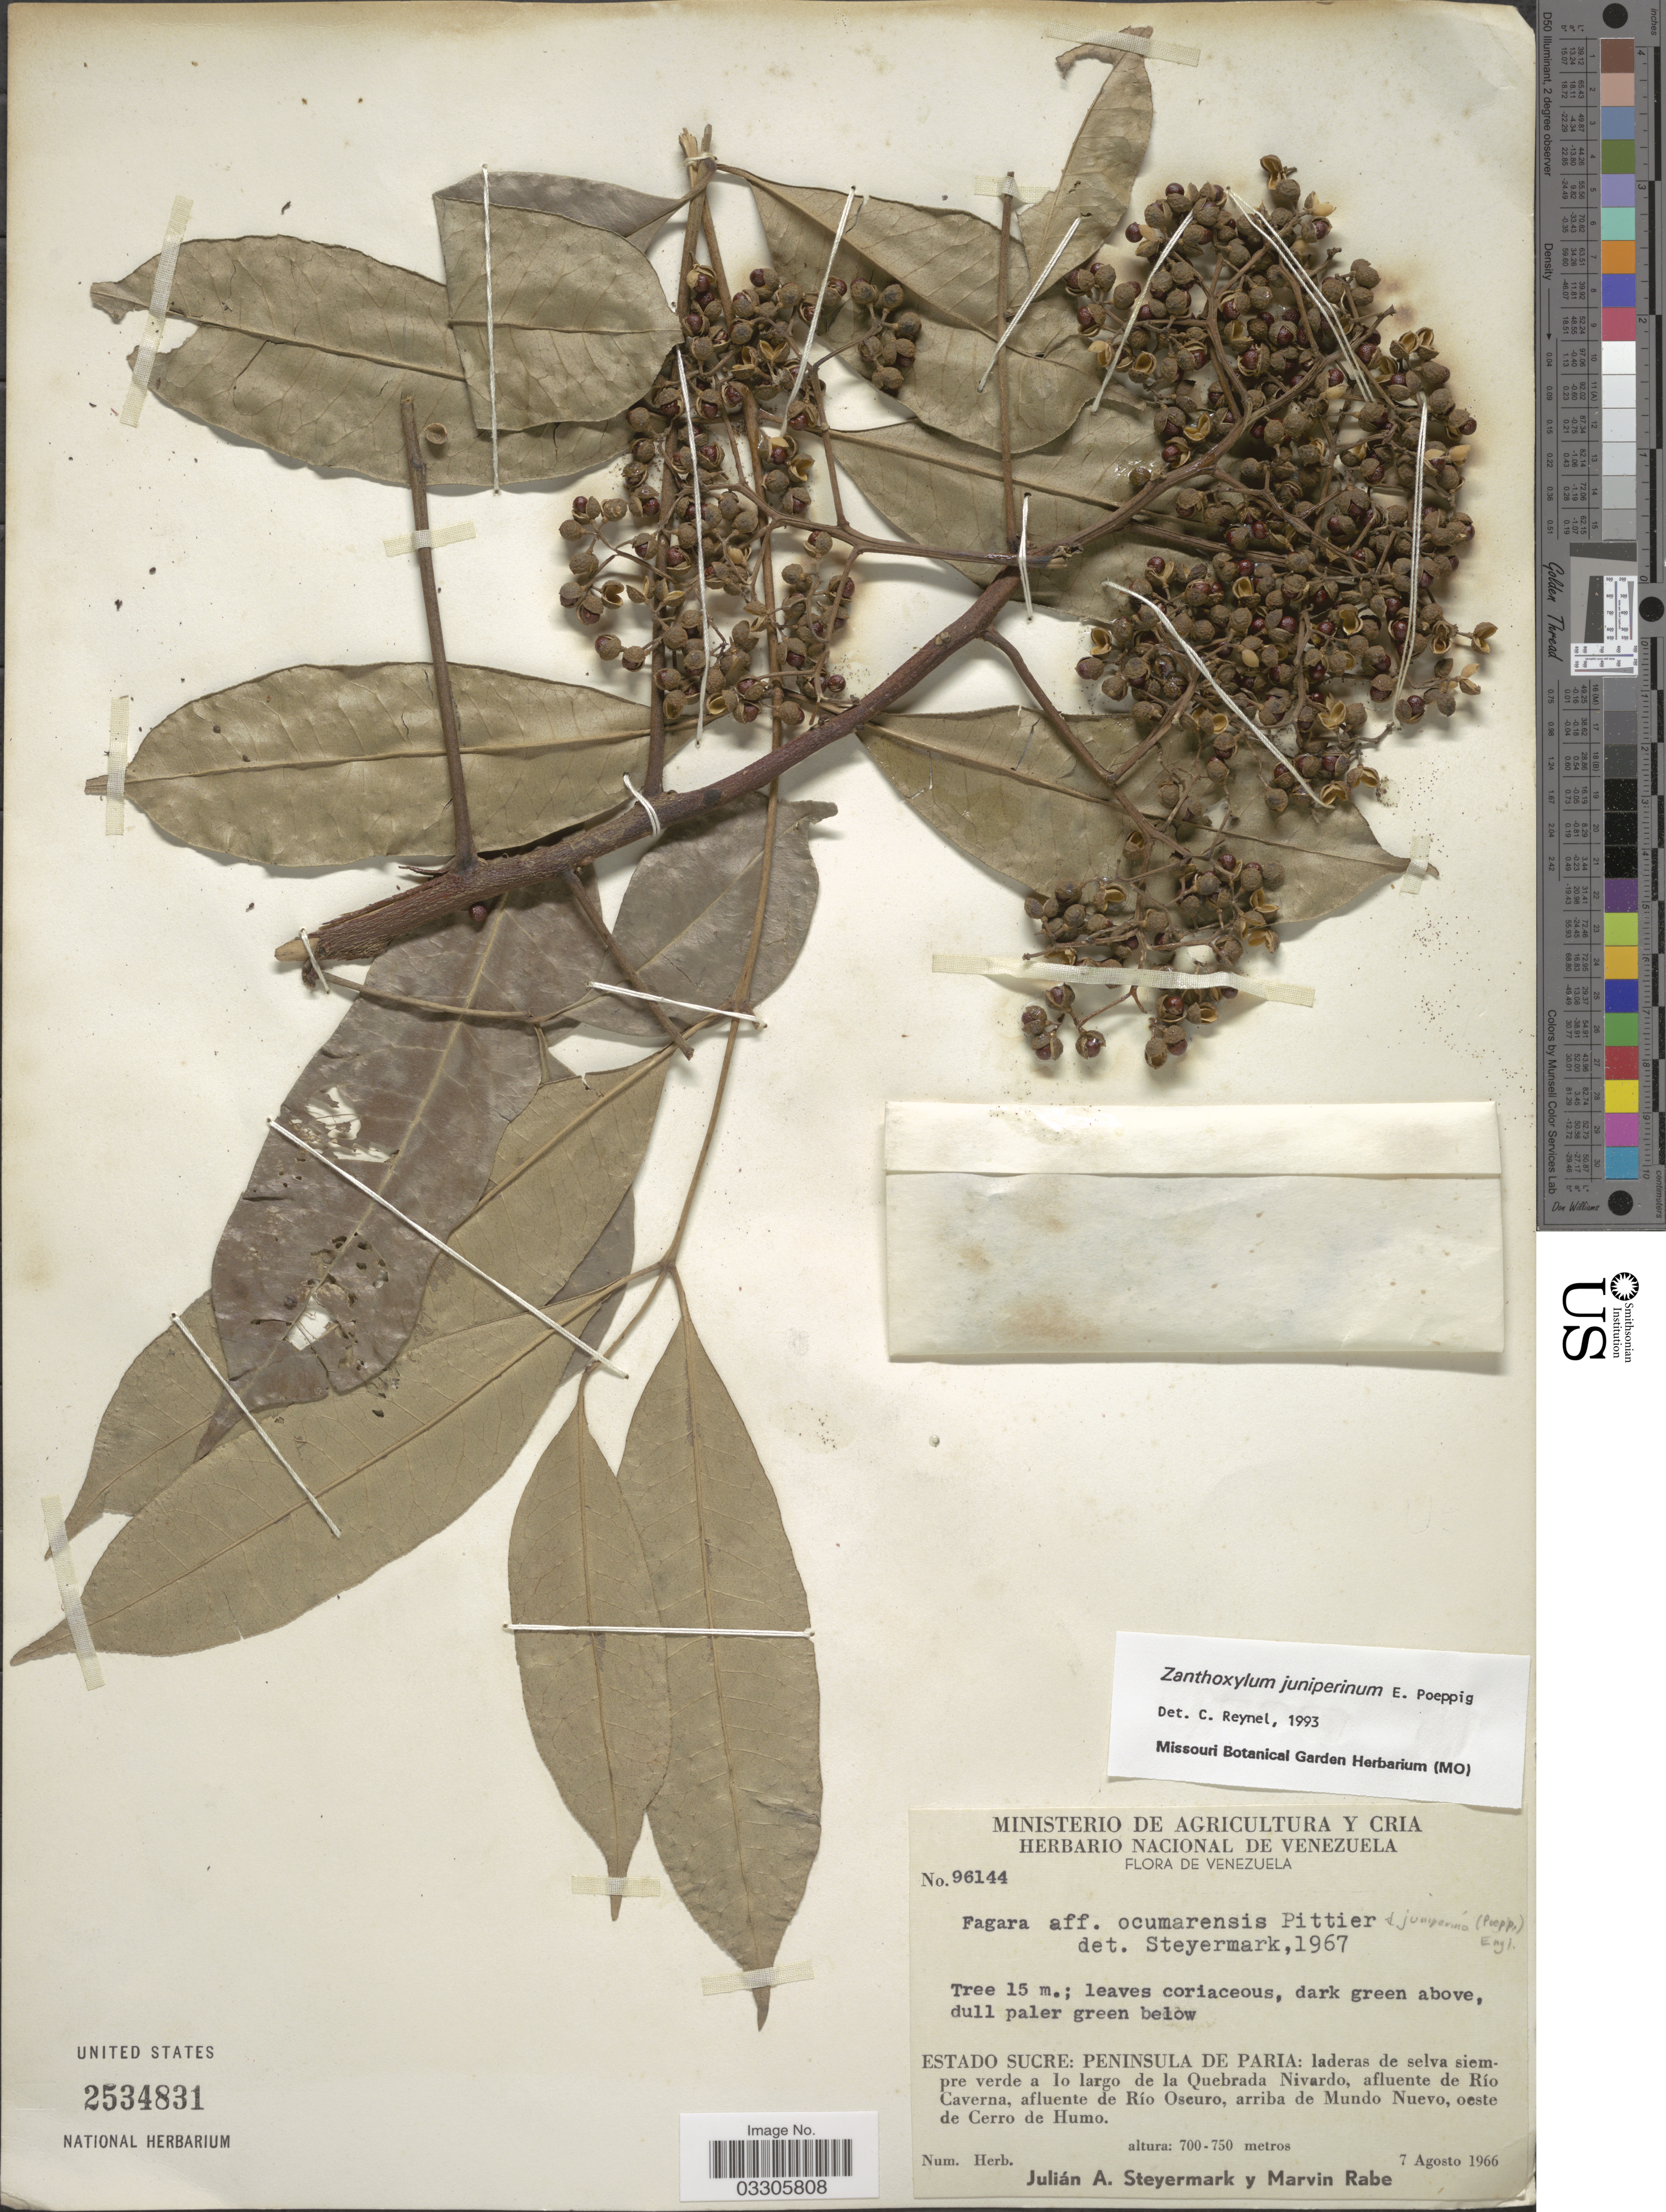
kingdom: Plantae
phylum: Tracheophyta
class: Magnoliopsida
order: Sapindales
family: Rutaceae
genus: Zanthoxylum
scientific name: Zanthoxylum ocumarense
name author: (Pittier) Steyerm.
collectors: J. Steyermark & M. Rabe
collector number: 96144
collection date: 1966-08-07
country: Venezuela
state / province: Sucre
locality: Peninsula de Paria: laderas de selva siempre verde a lo largo de la Quebrada Nivardo, afluente de Río Caverna, afluente de Río Oseuro, arriba de Mundo Nuevo, oeste de Cerro de Humo.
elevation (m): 700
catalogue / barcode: US 2534831